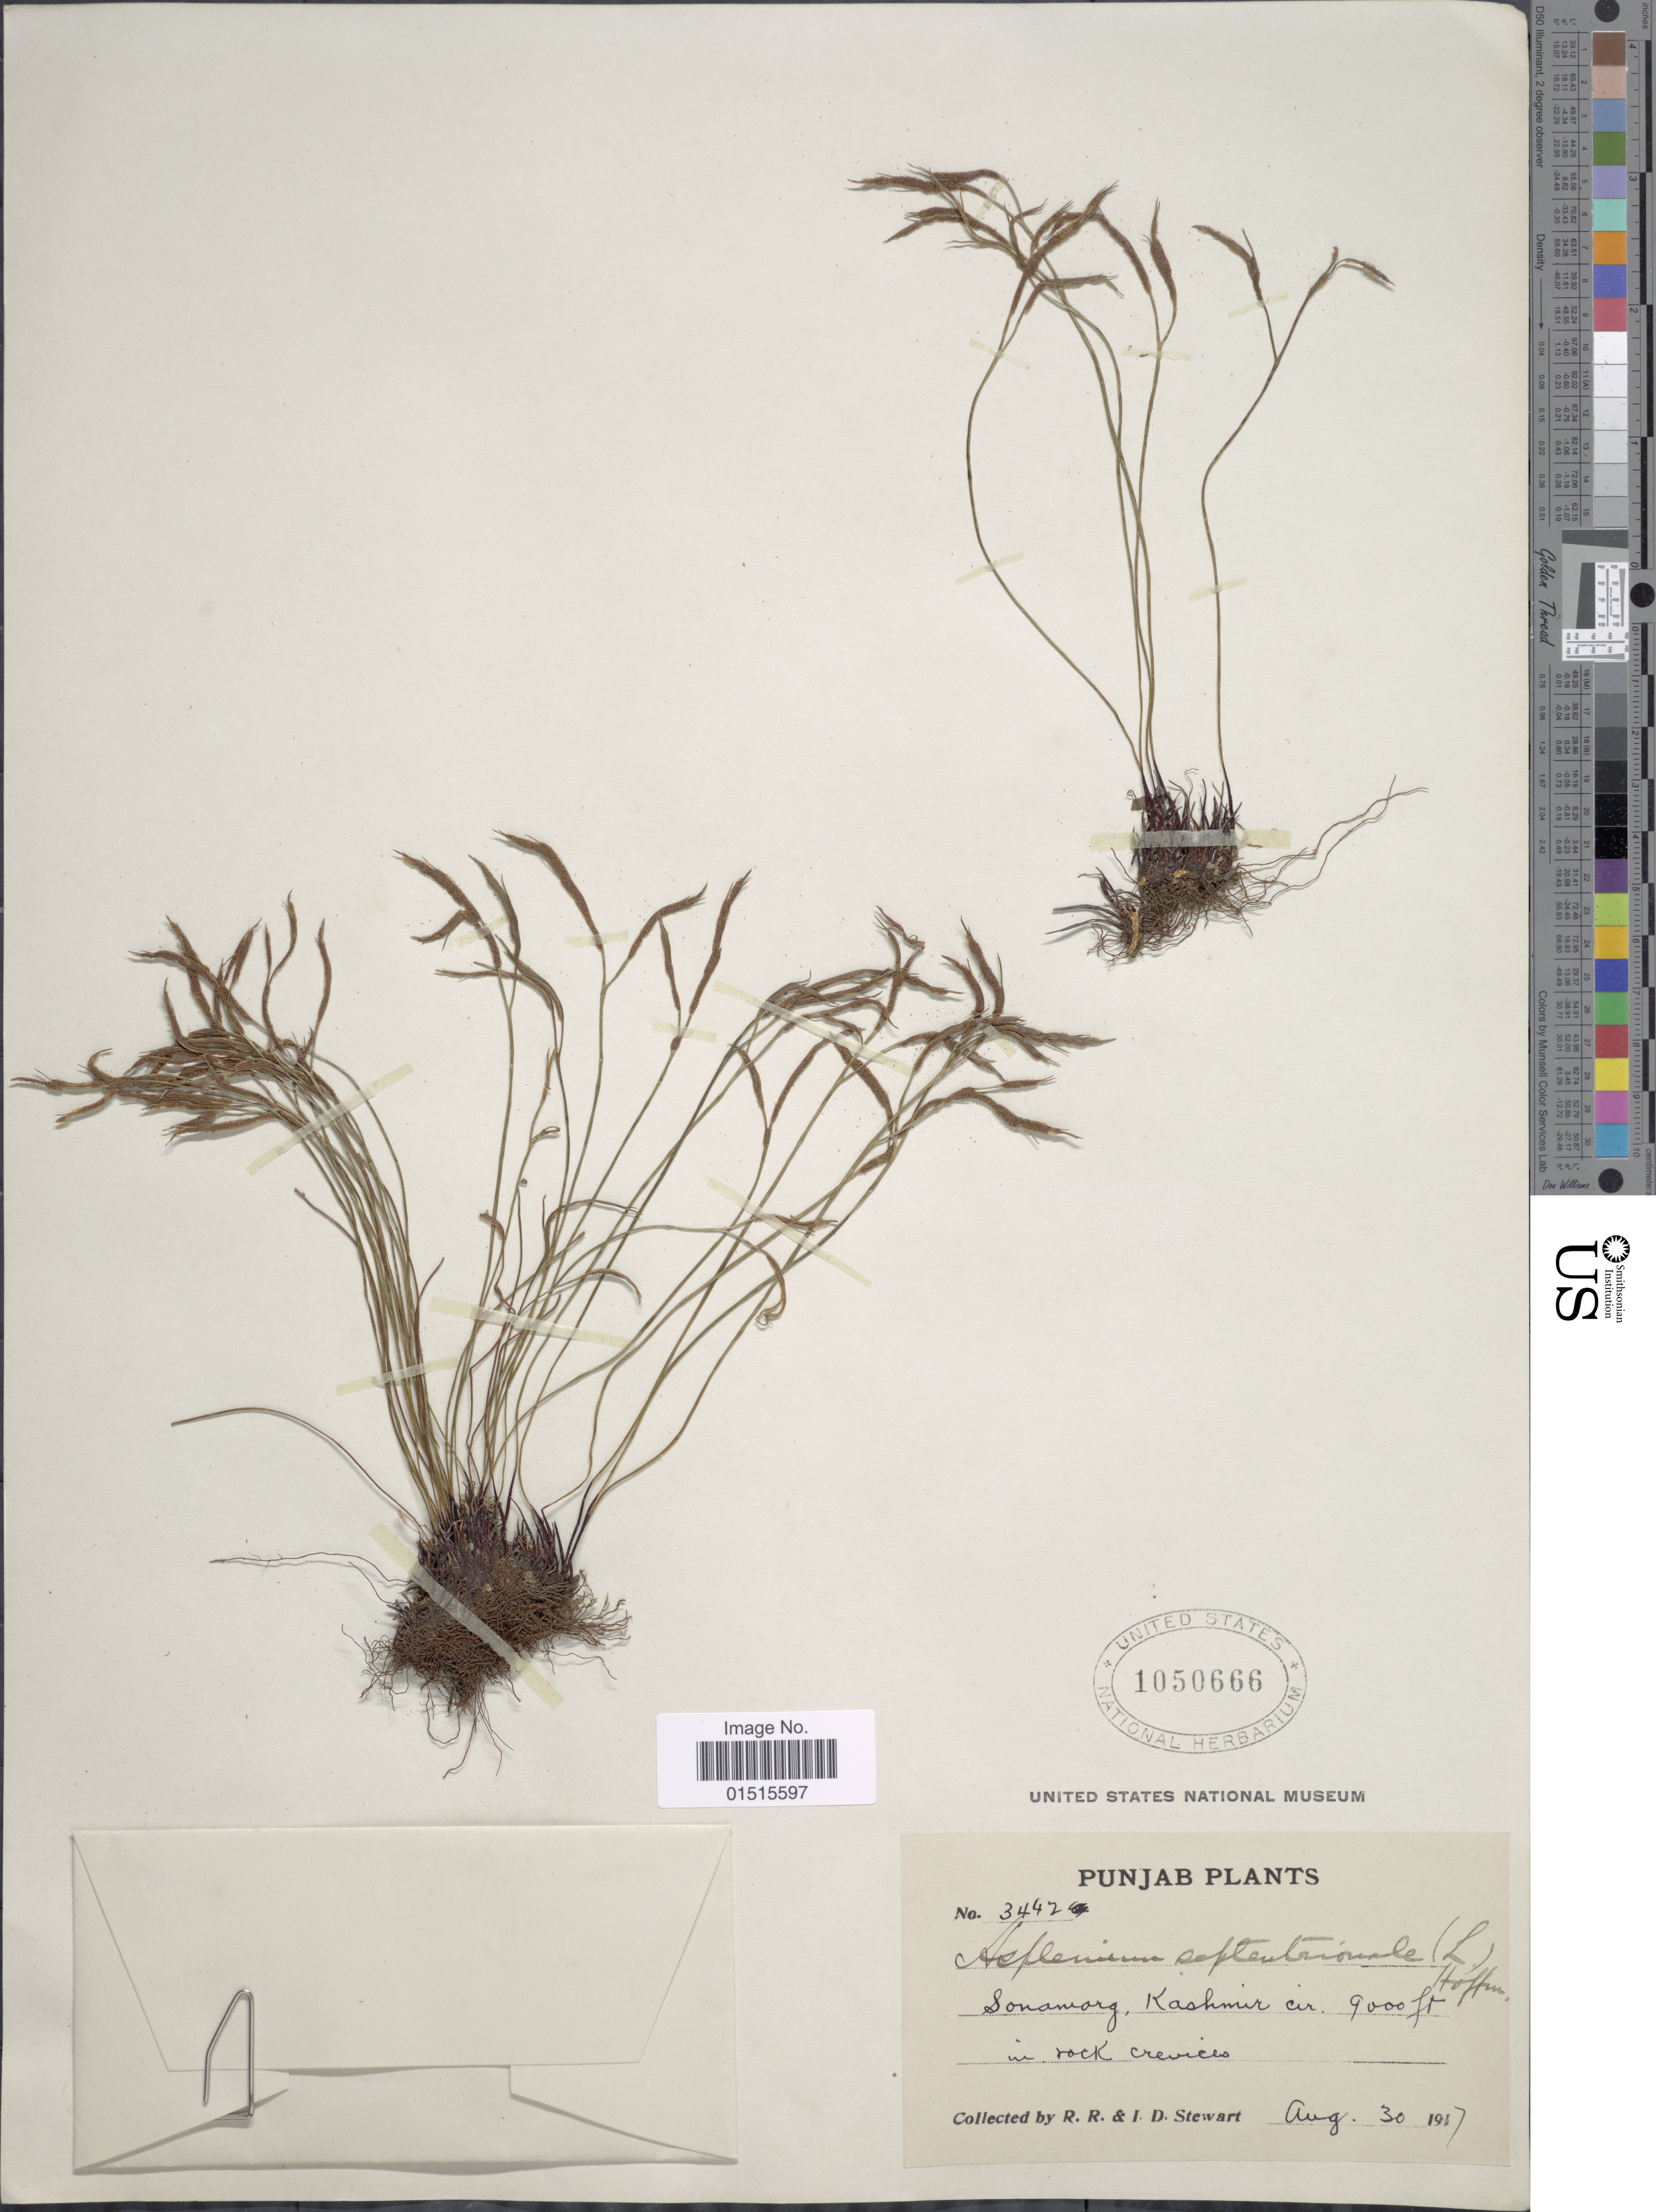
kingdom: Plantae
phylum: Tracheophyta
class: Polypodiopsida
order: Polypodiales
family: Aspleniaceae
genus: Asplenium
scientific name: Asplenium septentrionale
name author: (L.) Hoffm.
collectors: R. R. Stewart & I. Stewart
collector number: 3447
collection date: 1917-08-30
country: India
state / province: Punjab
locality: Sonamorg, Kashmir , in rock crevices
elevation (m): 2743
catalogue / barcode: US 1050666